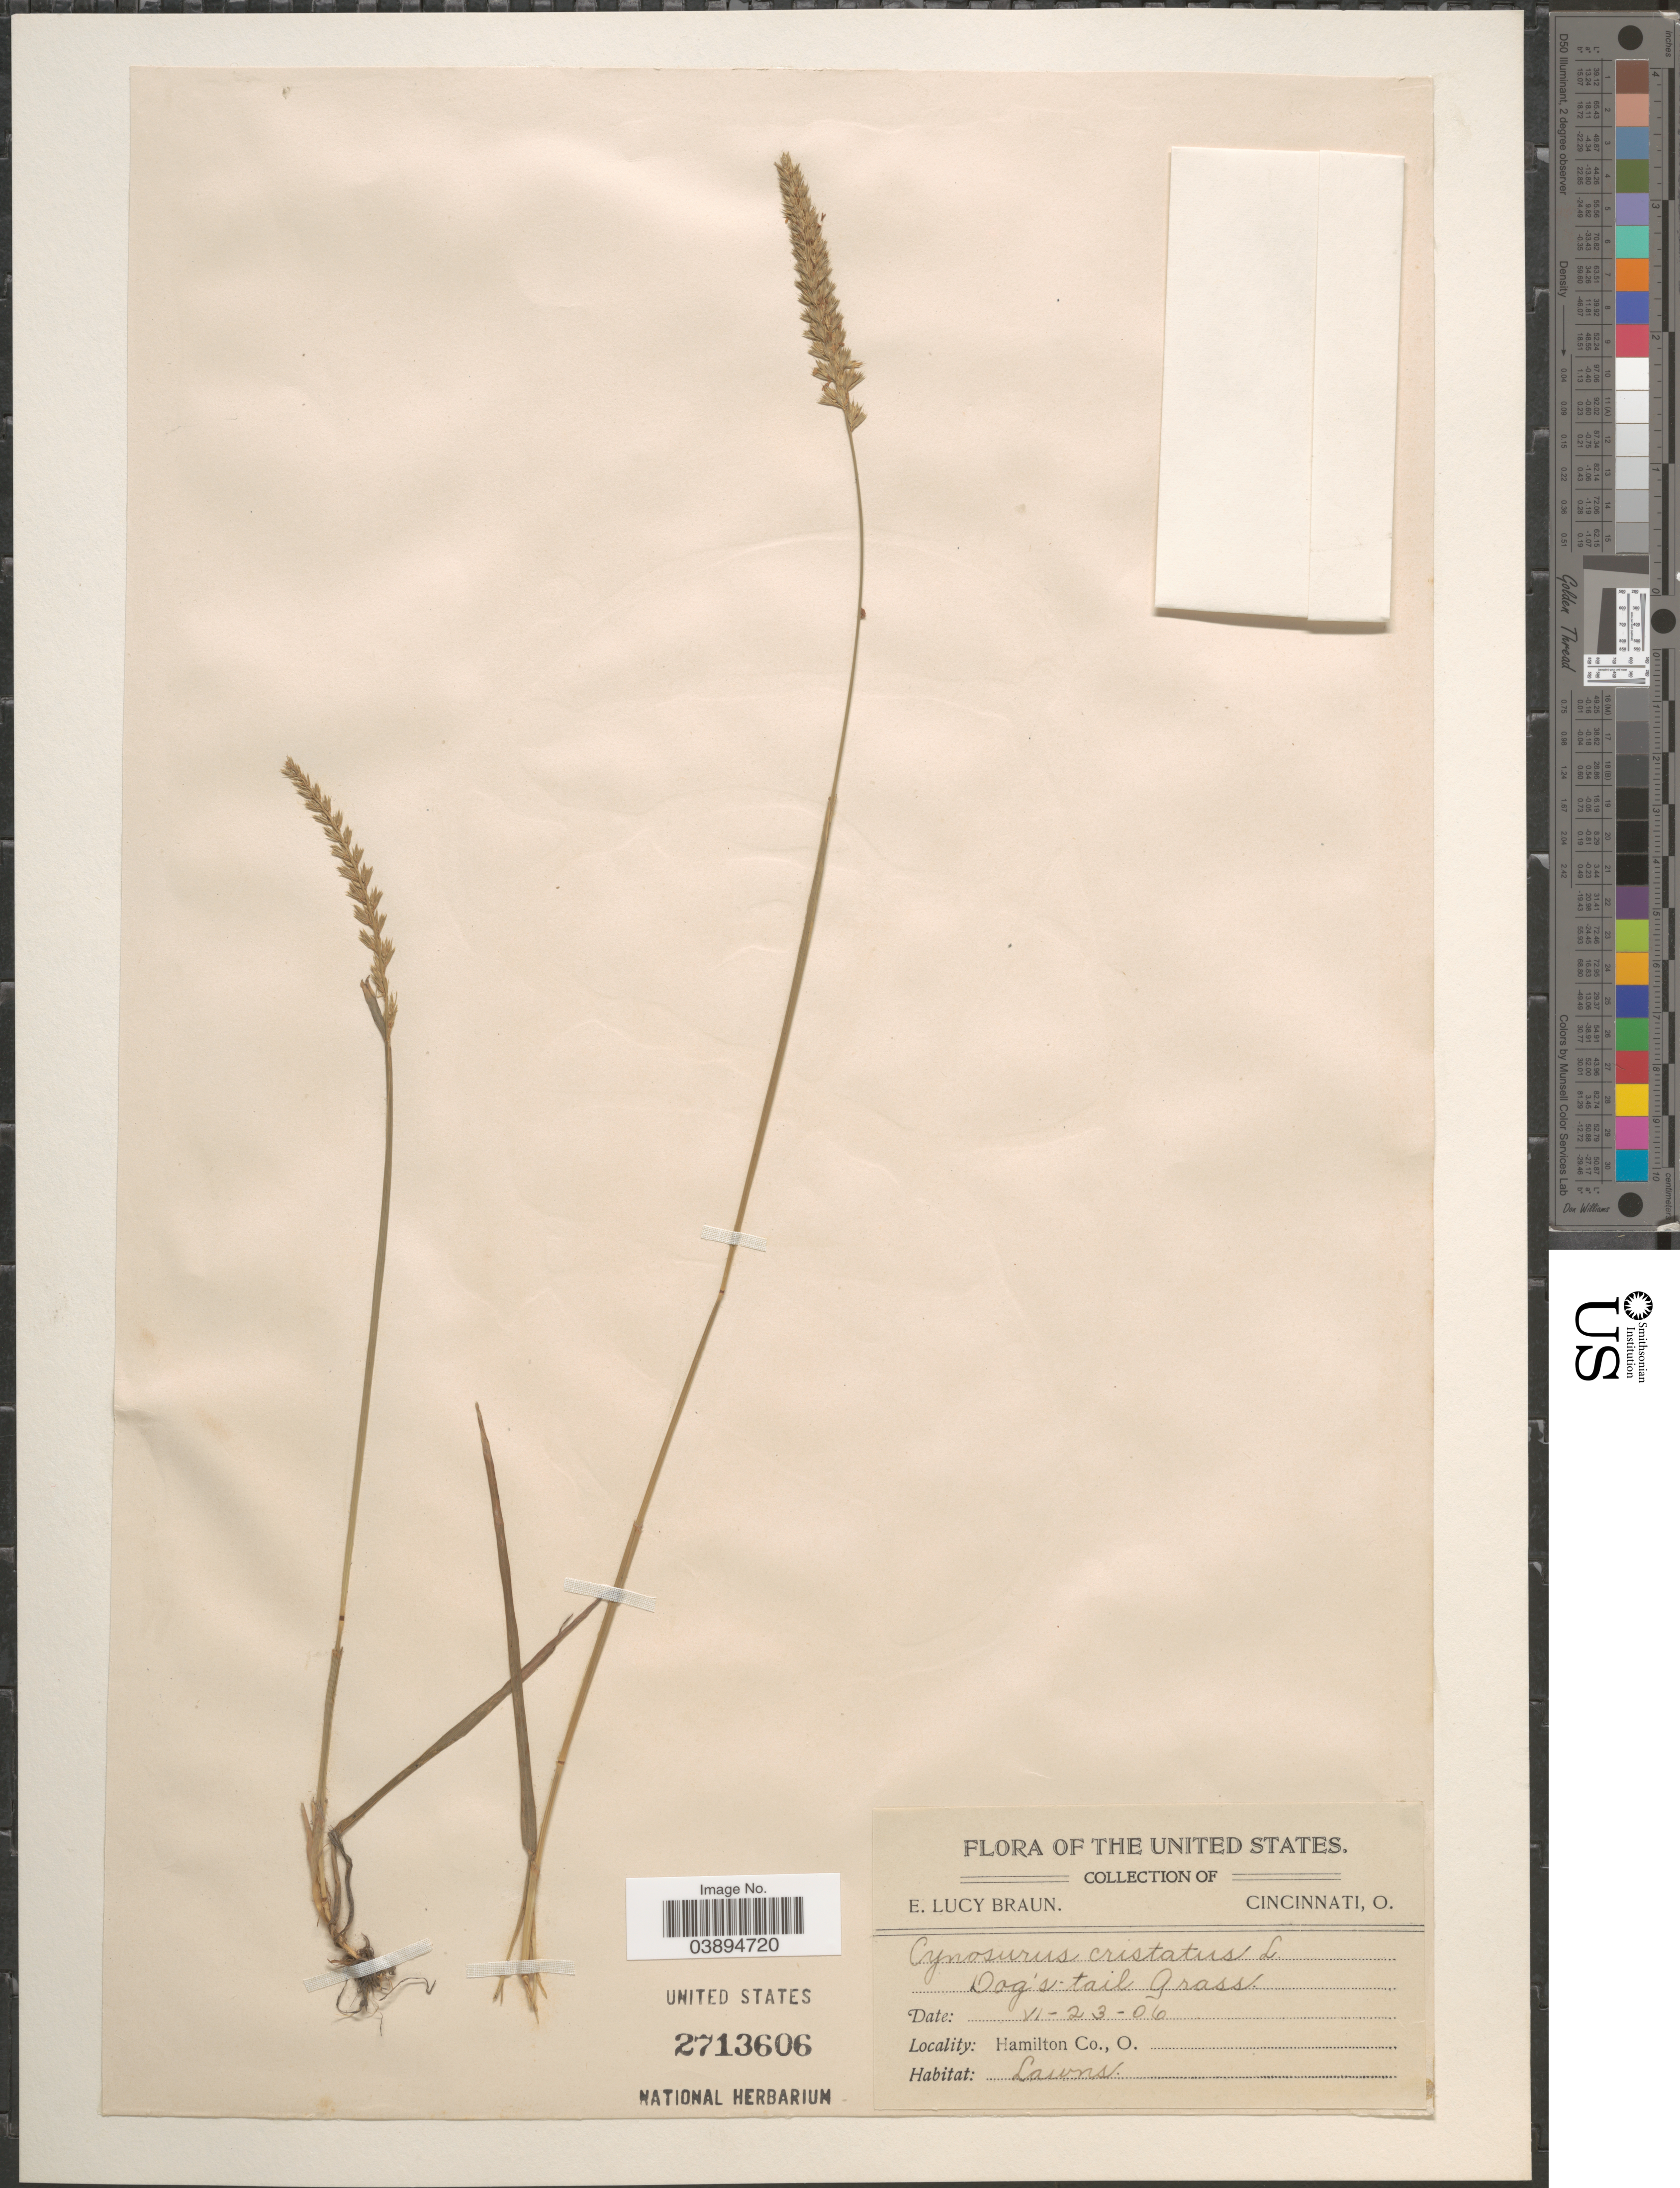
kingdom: Plantae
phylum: Tracheophyta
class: Liliopsida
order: Poales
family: Poaceae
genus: Cynosurus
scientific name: Cynosurus cristatus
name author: L.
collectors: E. L. Braun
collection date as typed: Transcribed d/m/y: 23/6/6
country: United States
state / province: Ohio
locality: Hamilton Co.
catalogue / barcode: US 2713606